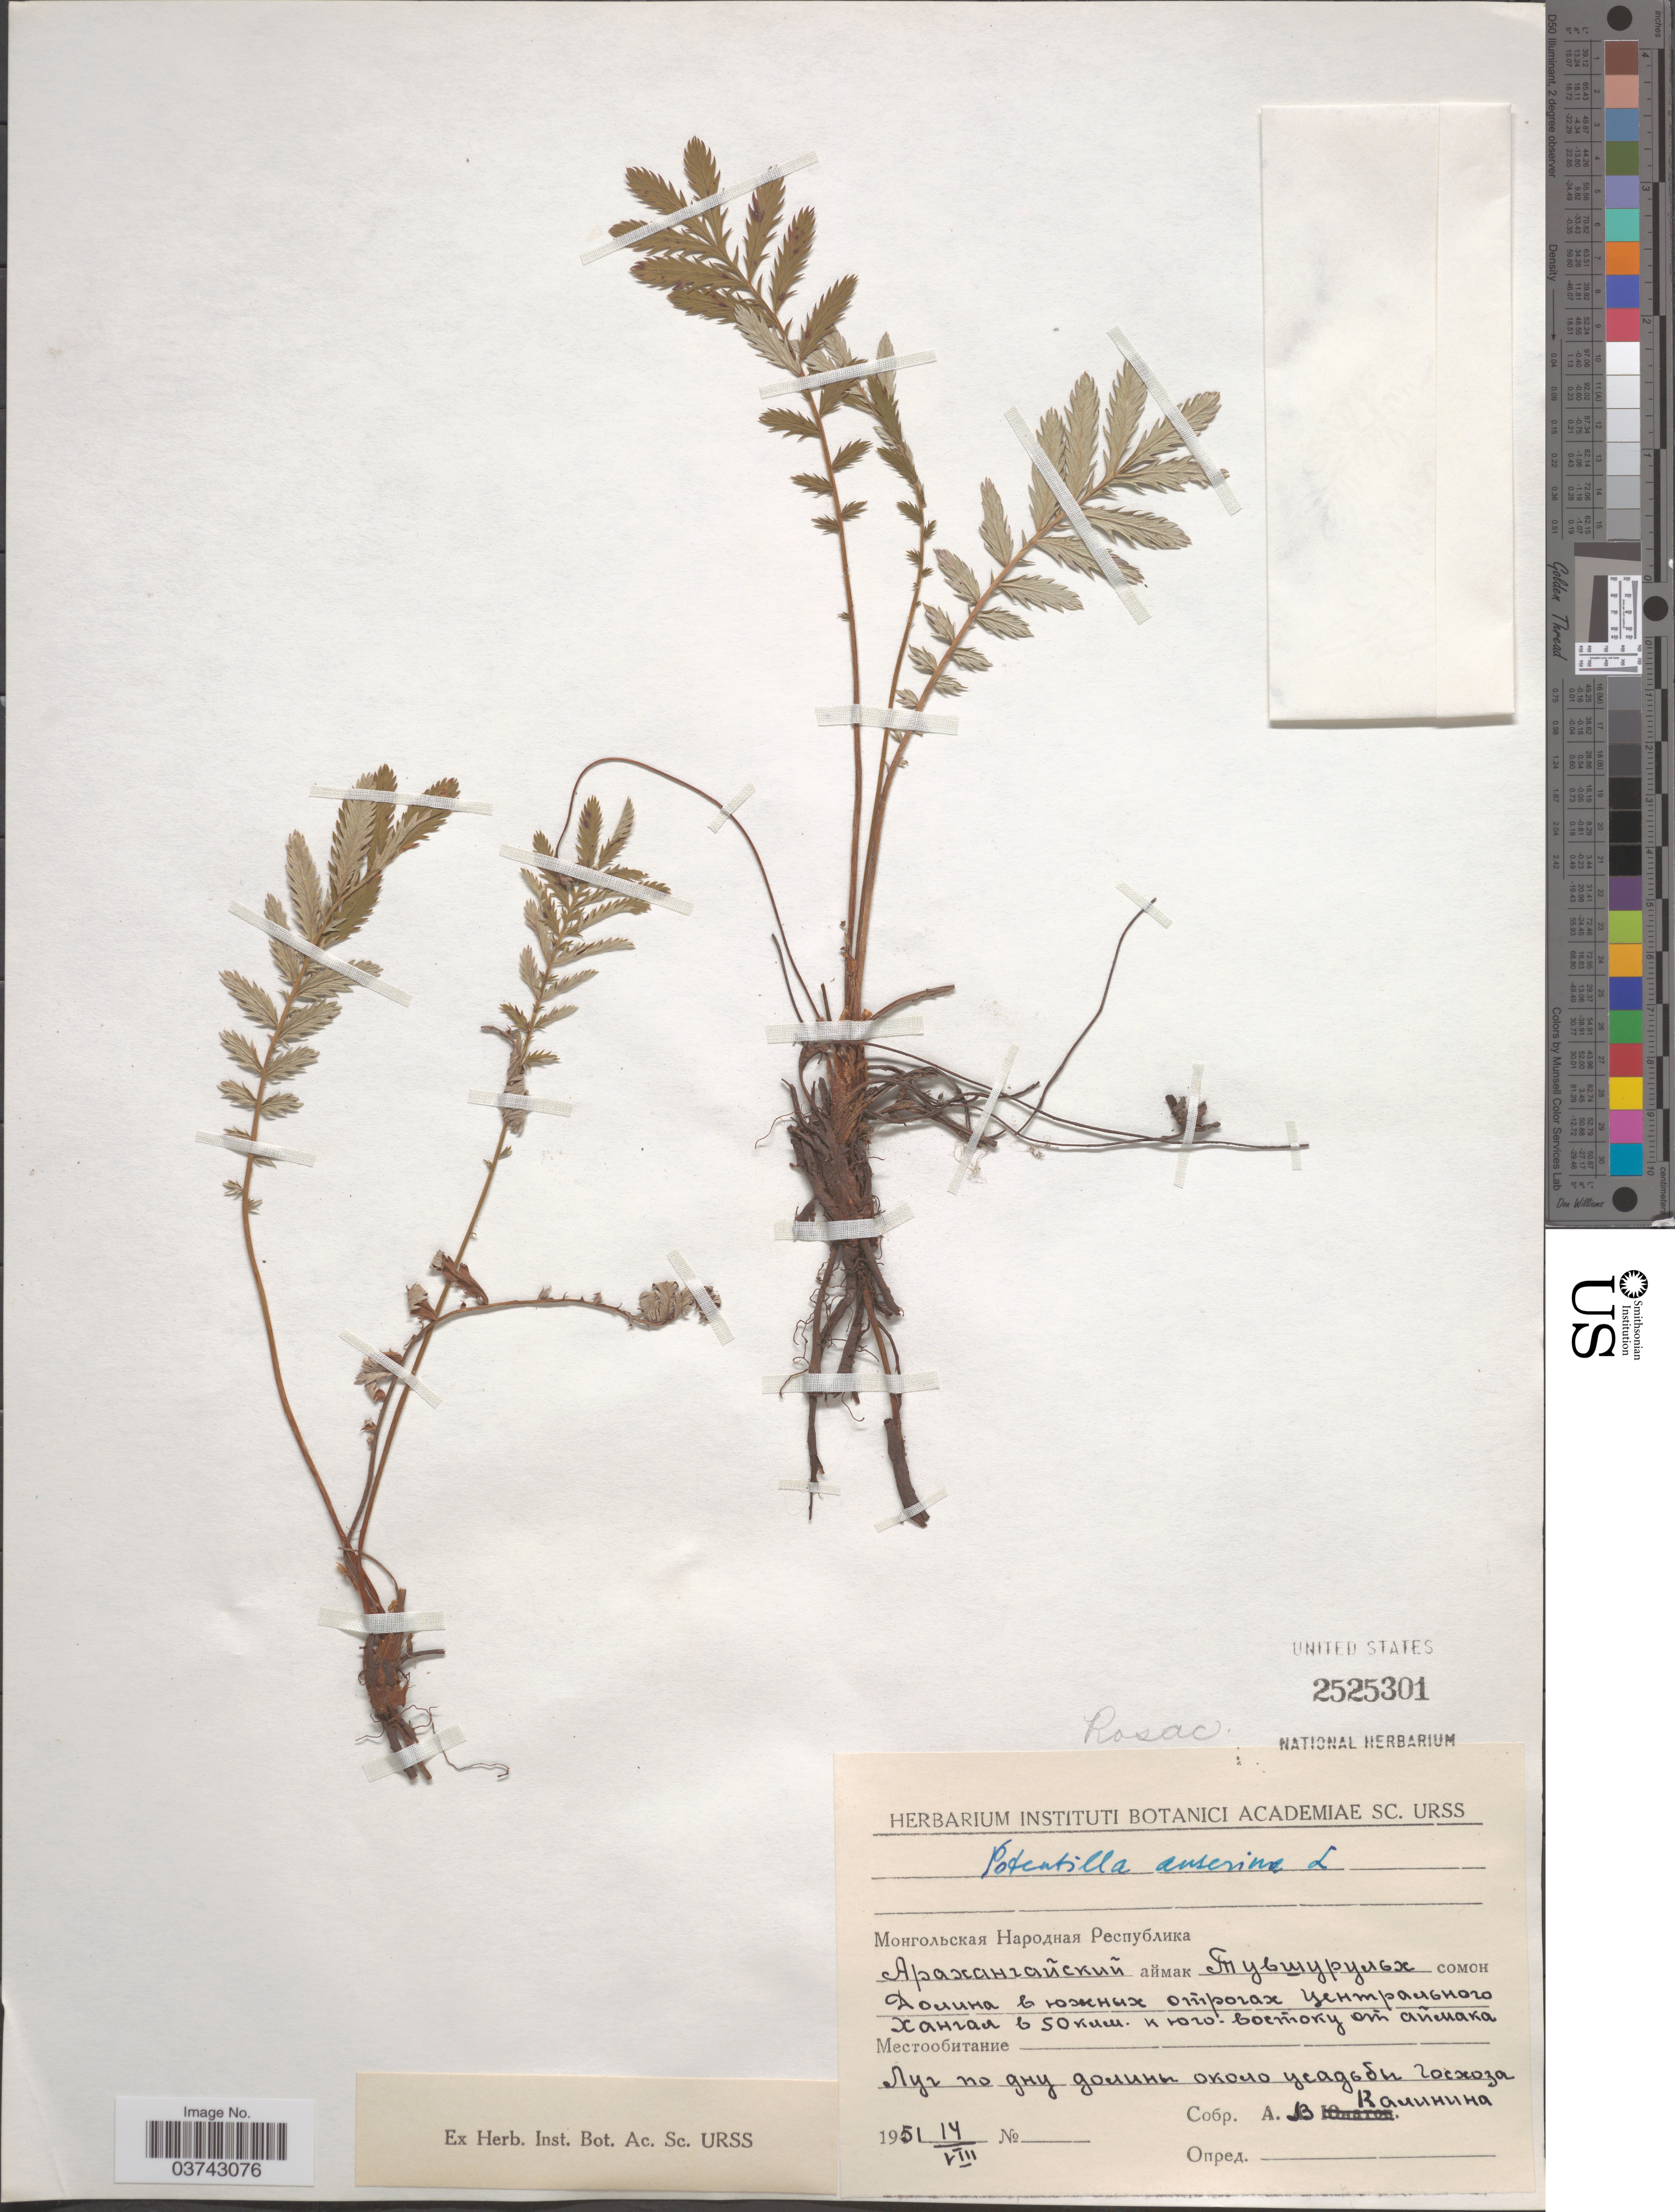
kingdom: Plantae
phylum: Tracheophyta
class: Magnoliopsida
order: Rosales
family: Rosaceae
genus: Argentina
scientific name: Argentina anserina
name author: (L.) Rydb.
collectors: A. Kalinina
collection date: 1951-08-14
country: Mongolia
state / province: Arhangay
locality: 50 km SE from Khangai.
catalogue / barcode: US 2525301